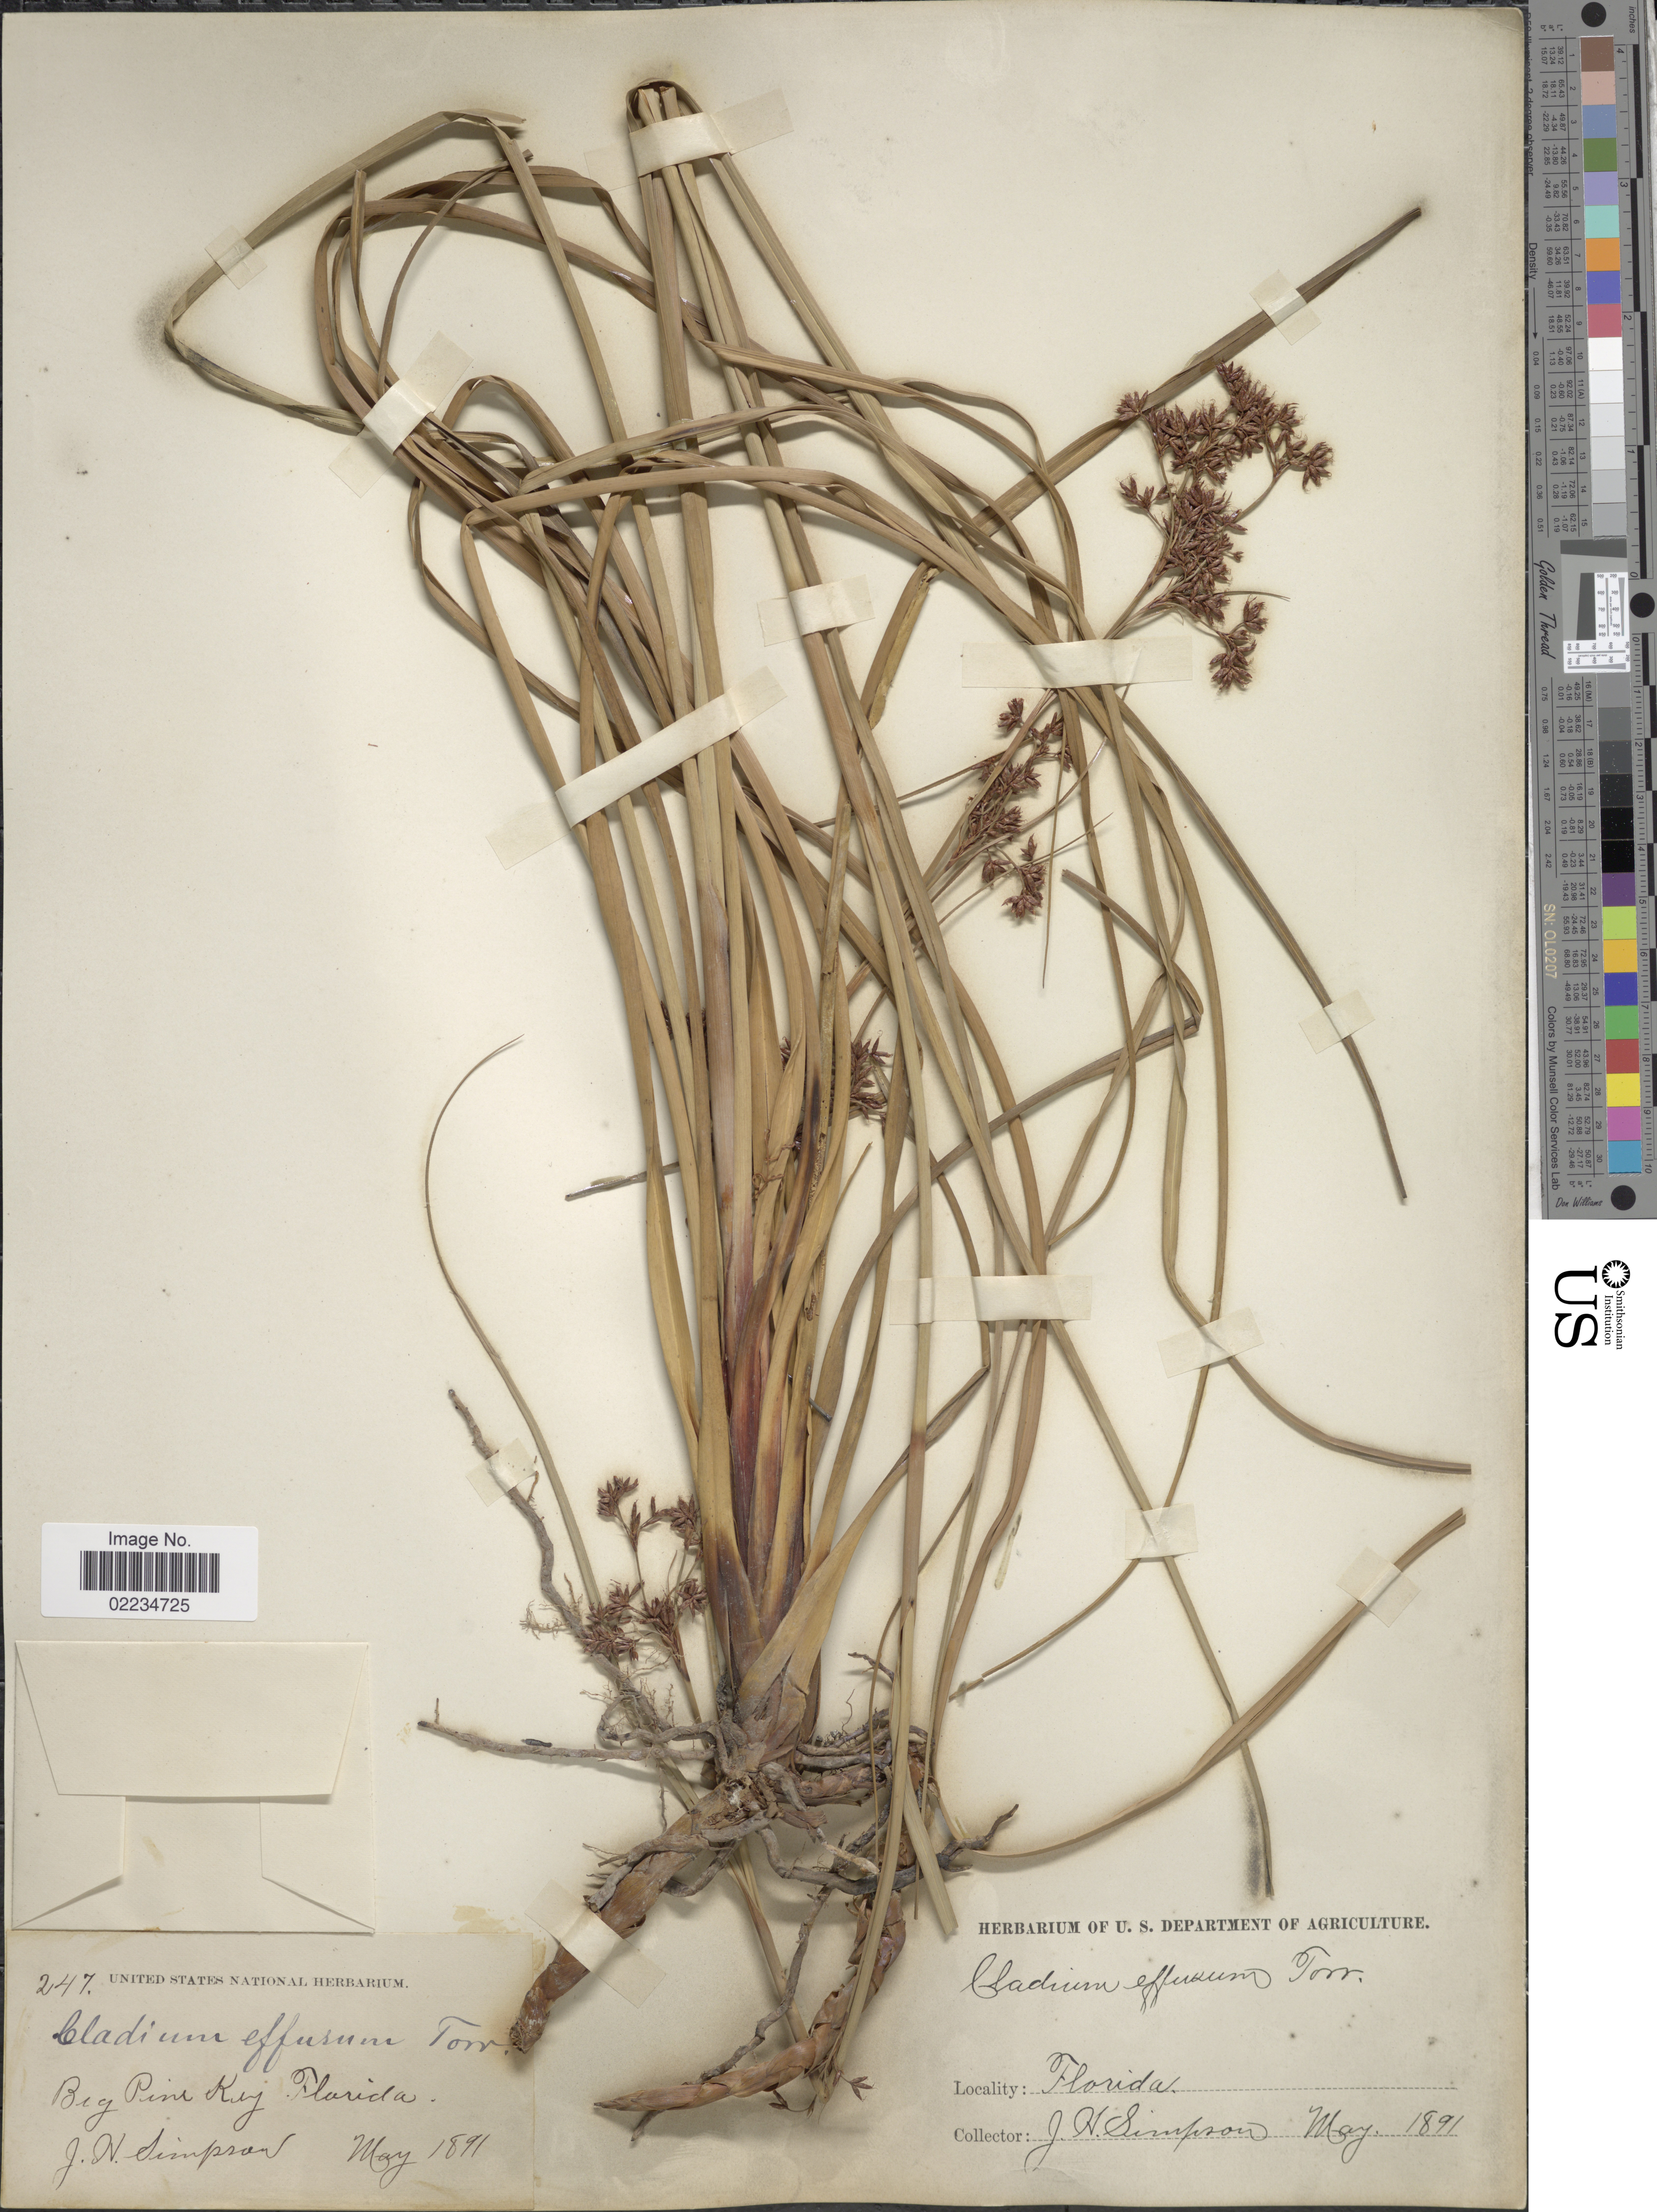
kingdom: Plantae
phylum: Tracheophyta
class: Liliopsida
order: Poales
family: Cyperaceae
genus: Cladium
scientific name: Cladium jamaicense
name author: Crantz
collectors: J. H. Simpson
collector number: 247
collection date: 1891-05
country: United States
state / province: Florida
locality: Big Pine Key